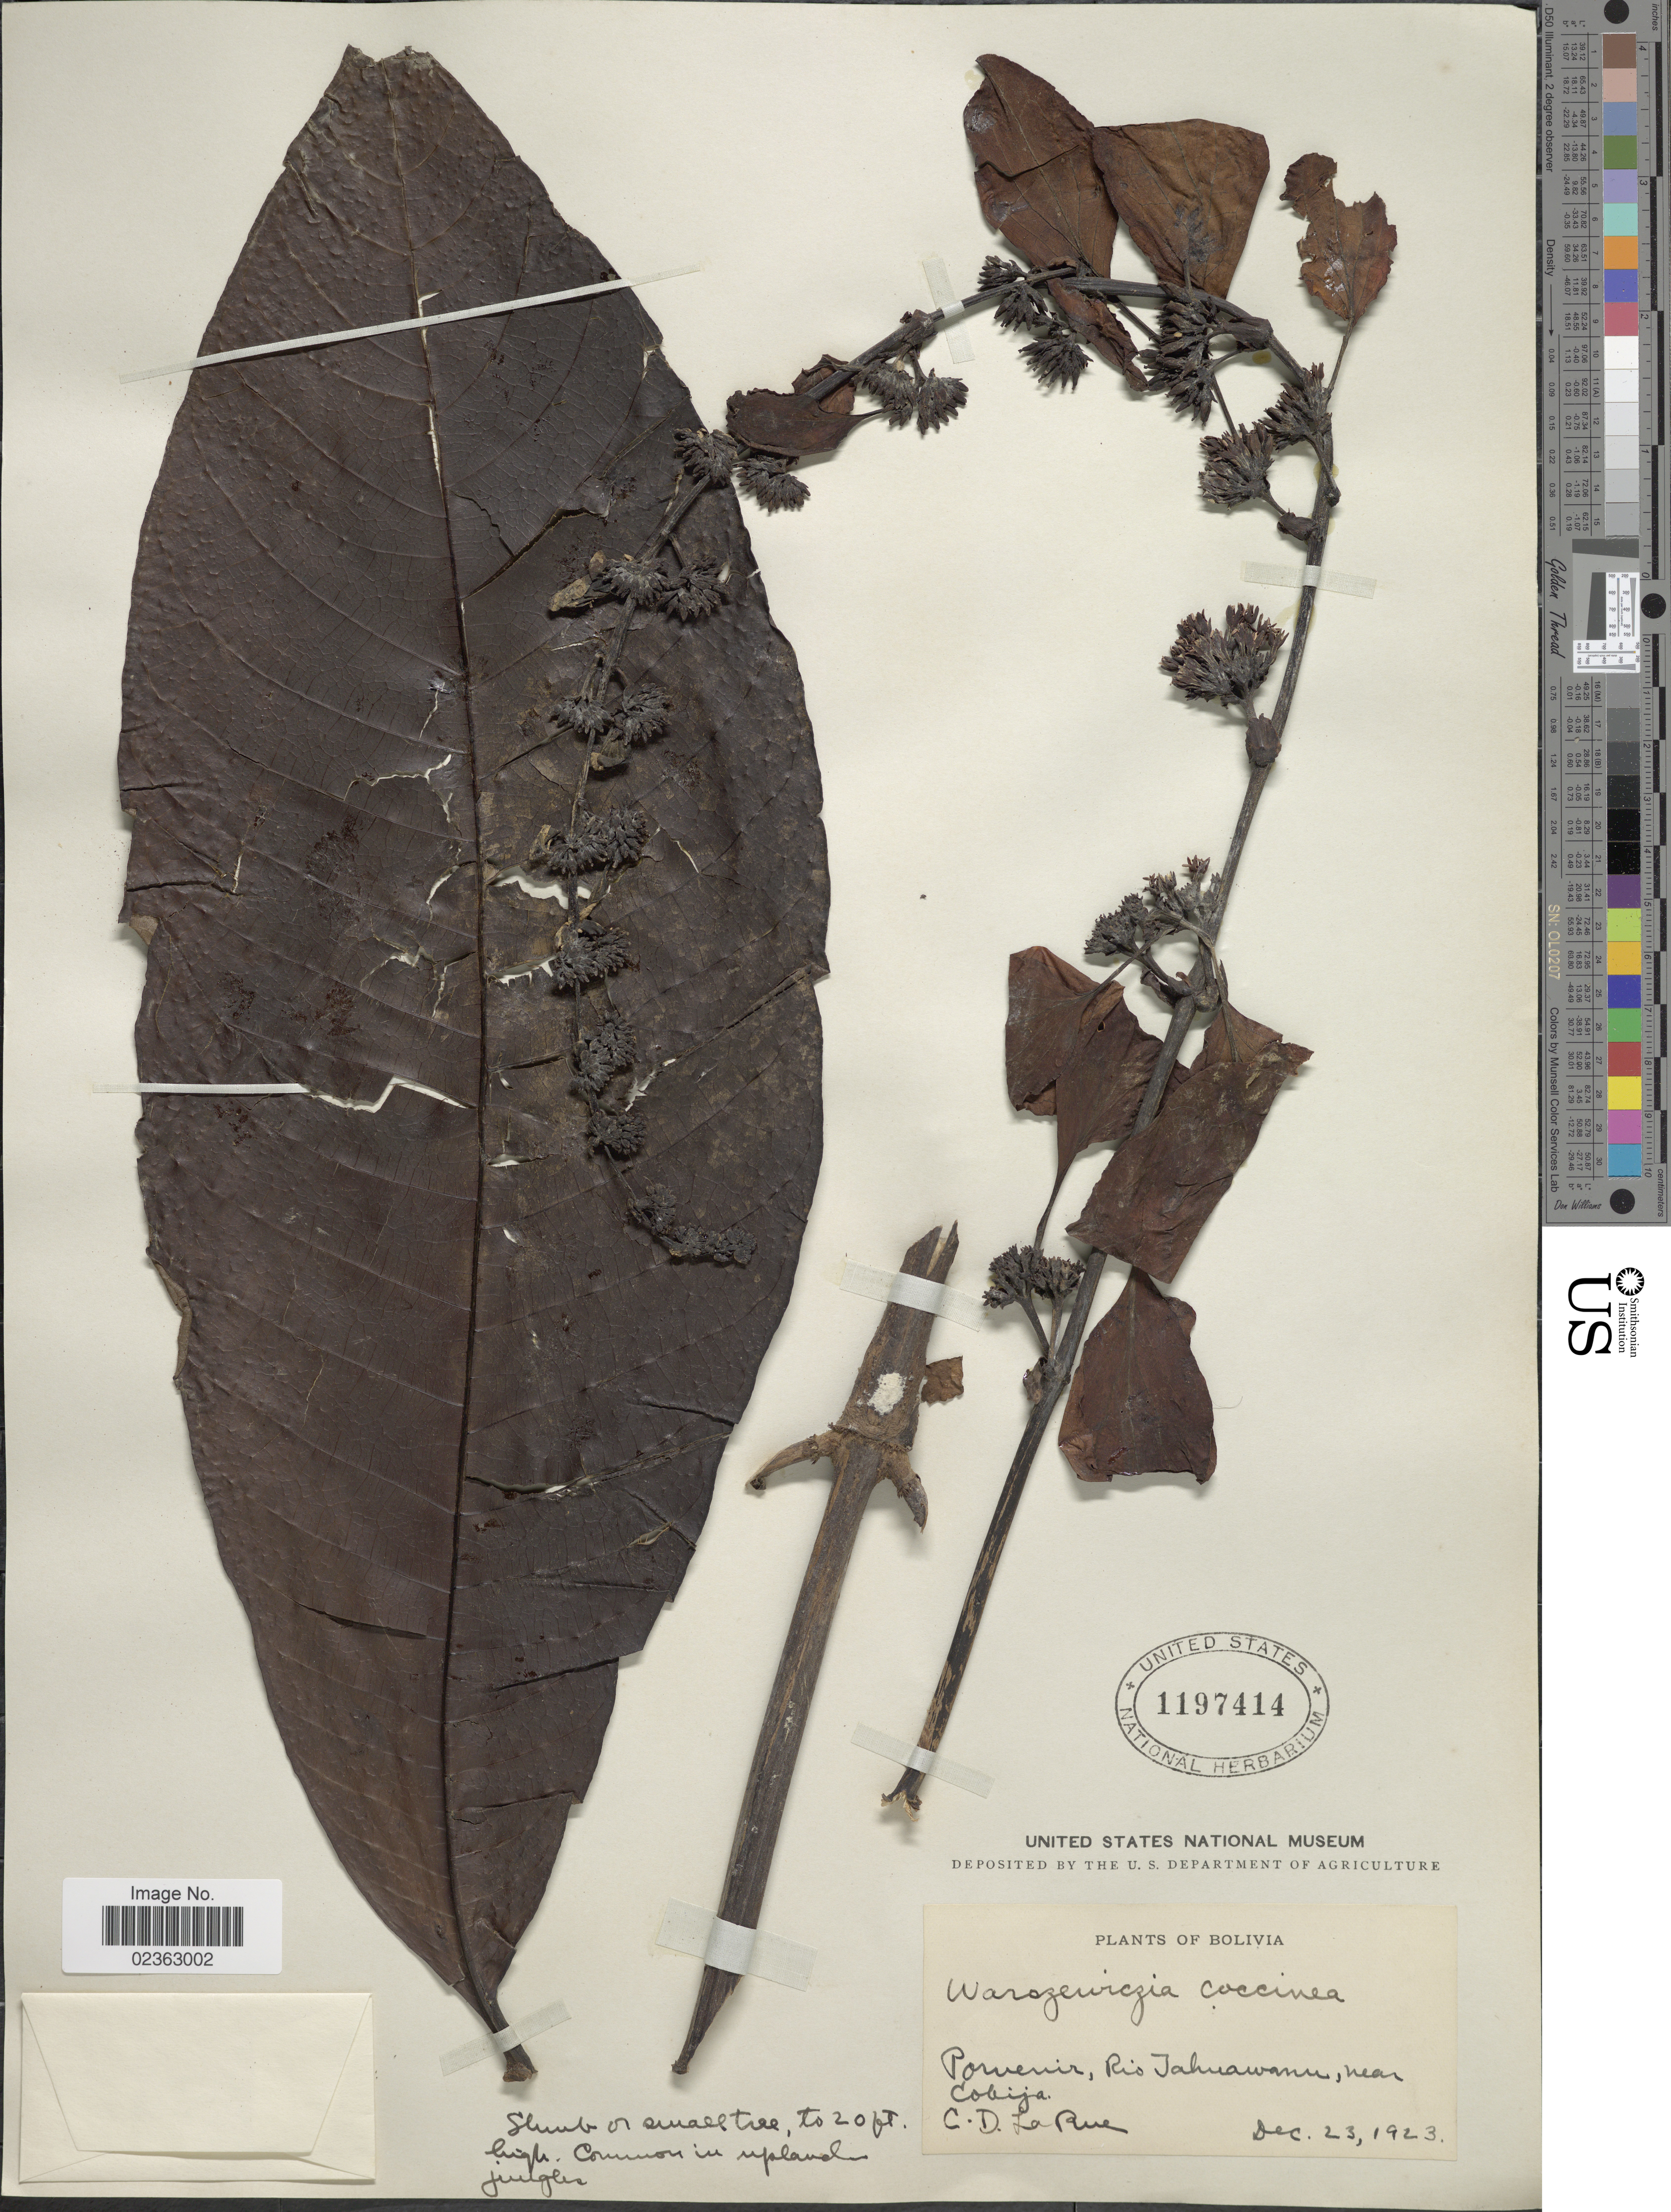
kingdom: Plantae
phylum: Tracheophyta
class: Magnoliopsida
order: Gentianales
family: Rubiaceae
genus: Warszewiczia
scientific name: Warszewiczia coccinea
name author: (Vahl) Klotzsch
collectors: C. La Rue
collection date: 1923-12-23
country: Bolivia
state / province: Pando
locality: Porvenir, Río Tahuamanu, near Cobija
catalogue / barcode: US 1197414